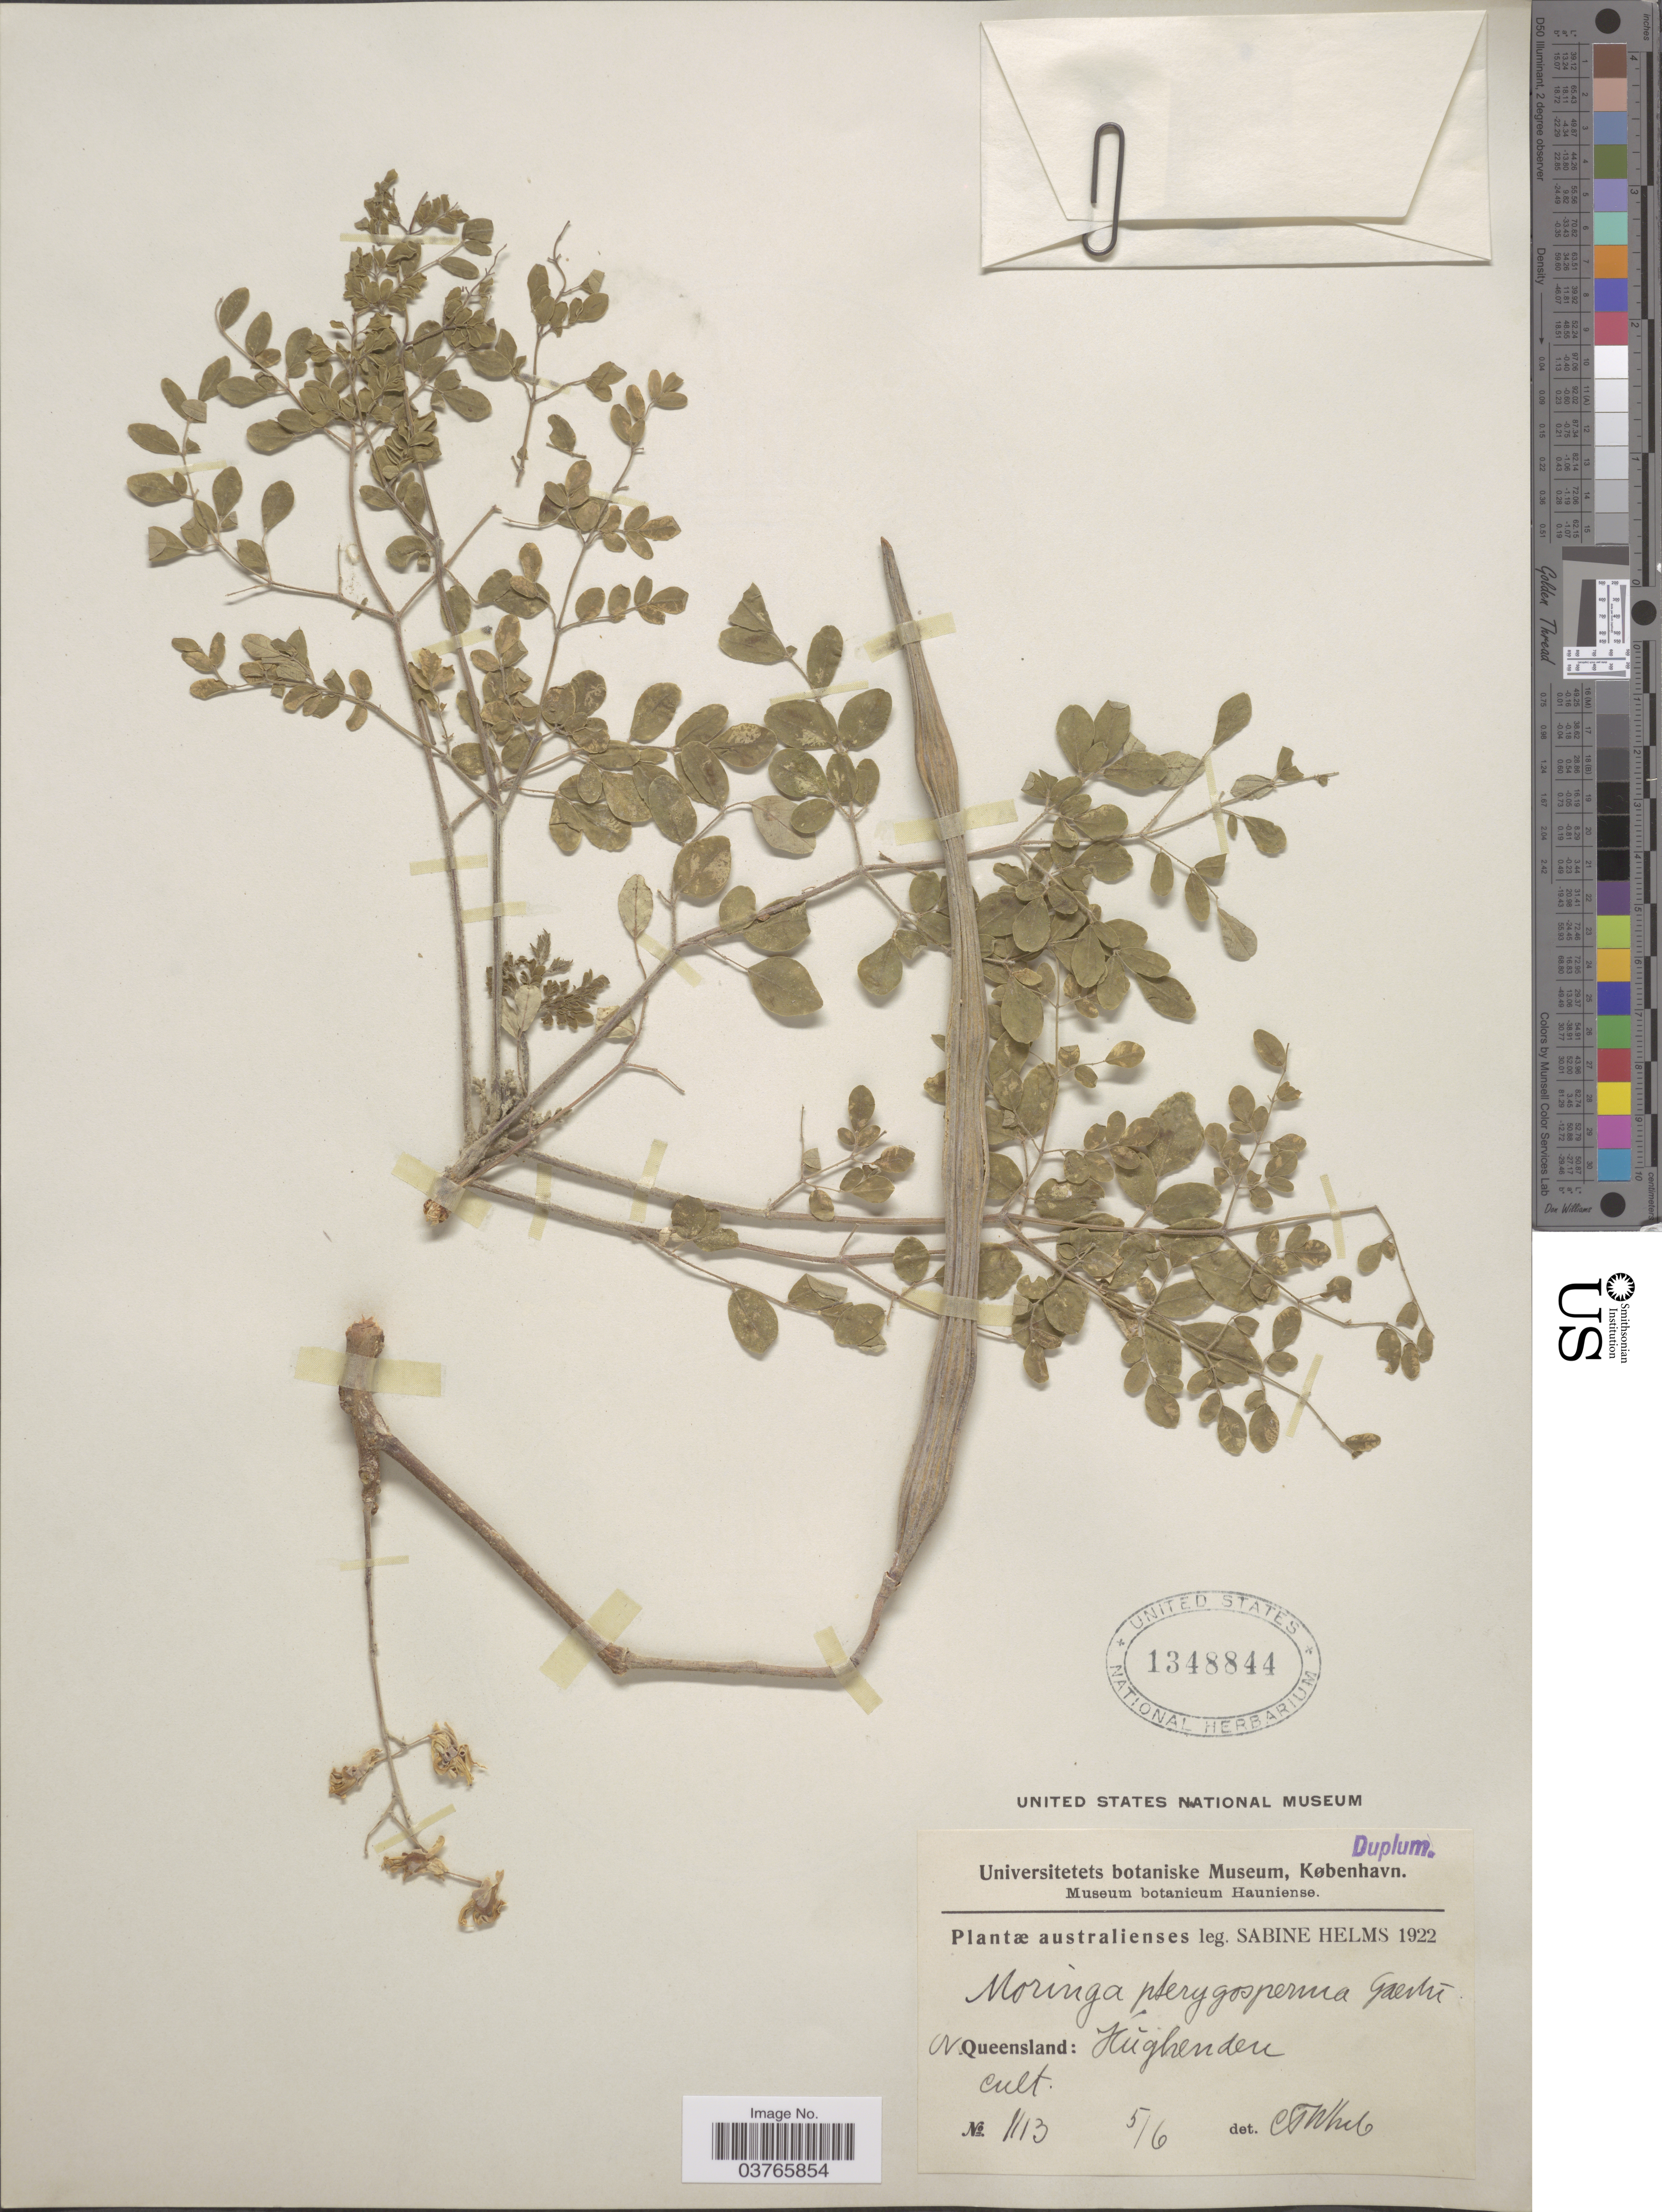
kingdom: Plantae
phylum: Tracheophyta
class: Magnoliopsida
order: Brassicales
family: Moringaceae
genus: Moringa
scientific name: Moringa oleifera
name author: Lam.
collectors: S. Helms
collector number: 1113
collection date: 1922-06-05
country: Australia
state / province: Queensland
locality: N. Queensland: Hûghenden.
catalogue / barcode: US 1348844